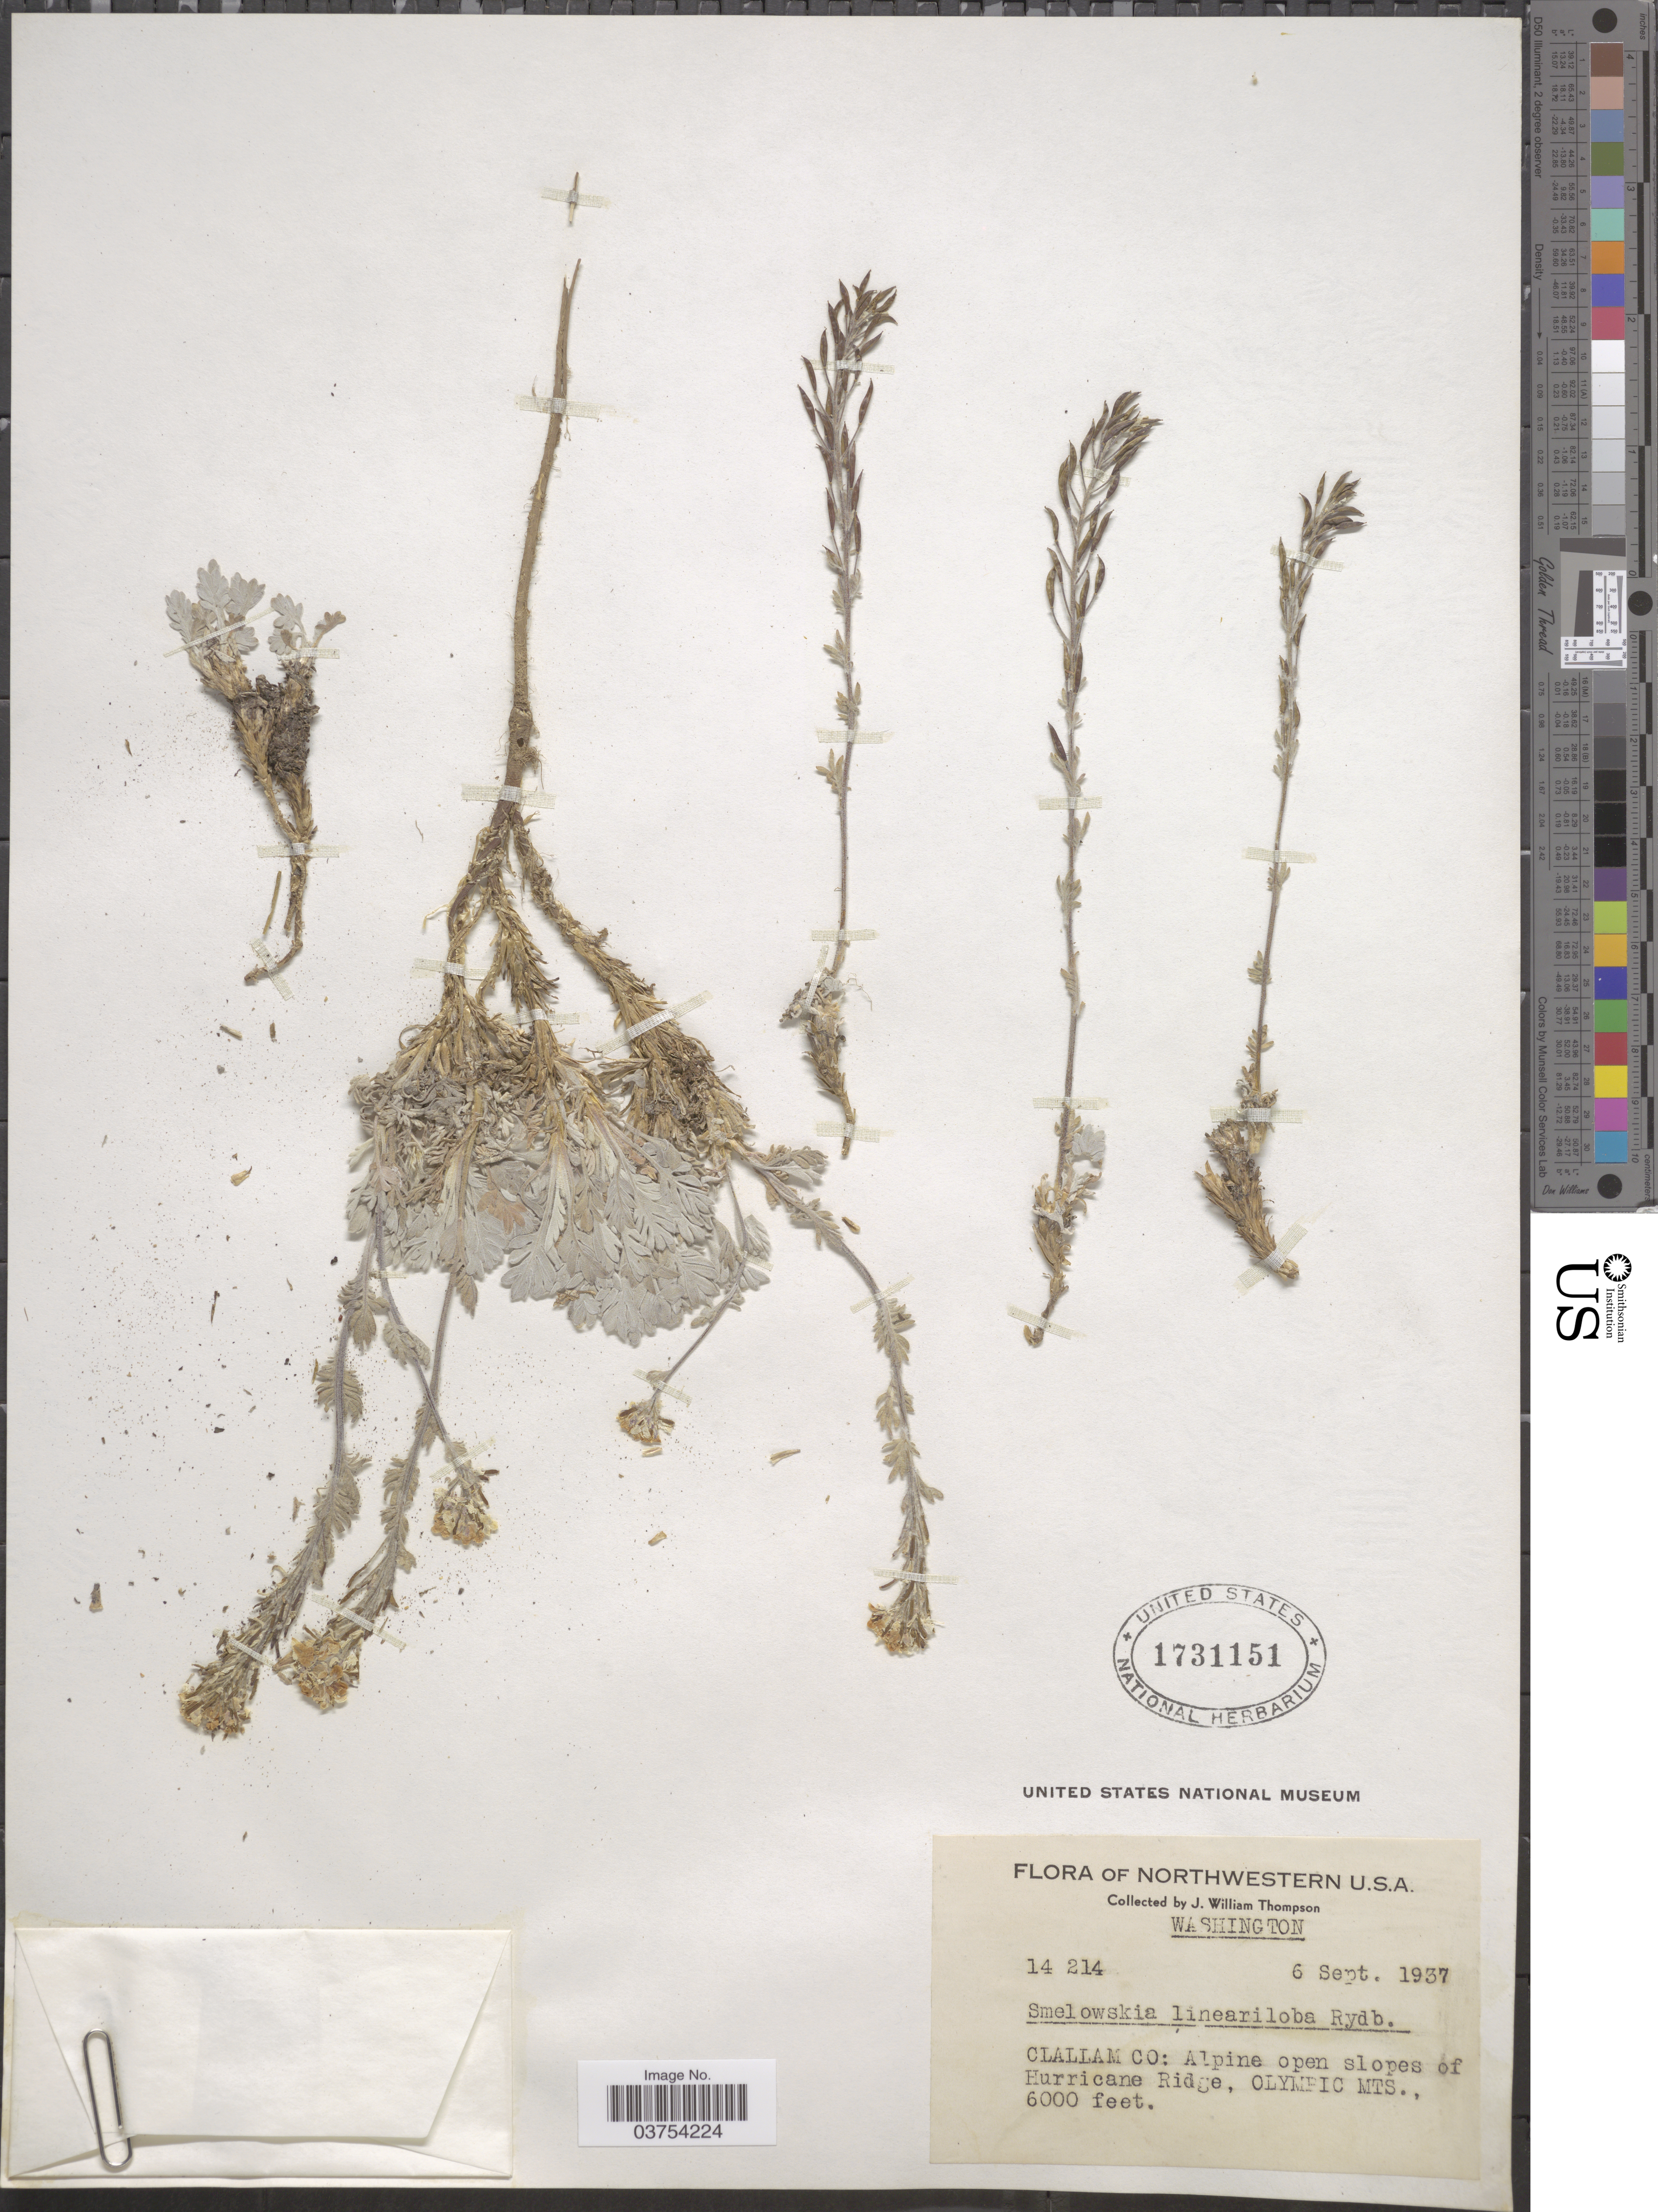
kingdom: Plantae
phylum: Tracheophyta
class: Magnoliopsida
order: Brassicales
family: Brassicaceae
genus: Smelowskia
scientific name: Smelowskia calycina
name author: (Stephan) C.A. Mey.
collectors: J. W. Thompson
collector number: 14214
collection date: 1937-09-06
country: United States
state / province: Washington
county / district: Clallam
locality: Northwestern U.S.A. Clallam Co: Alpine open slopes of Hurricane Ridge, Olympic Mts.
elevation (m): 1829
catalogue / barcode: US 1731151